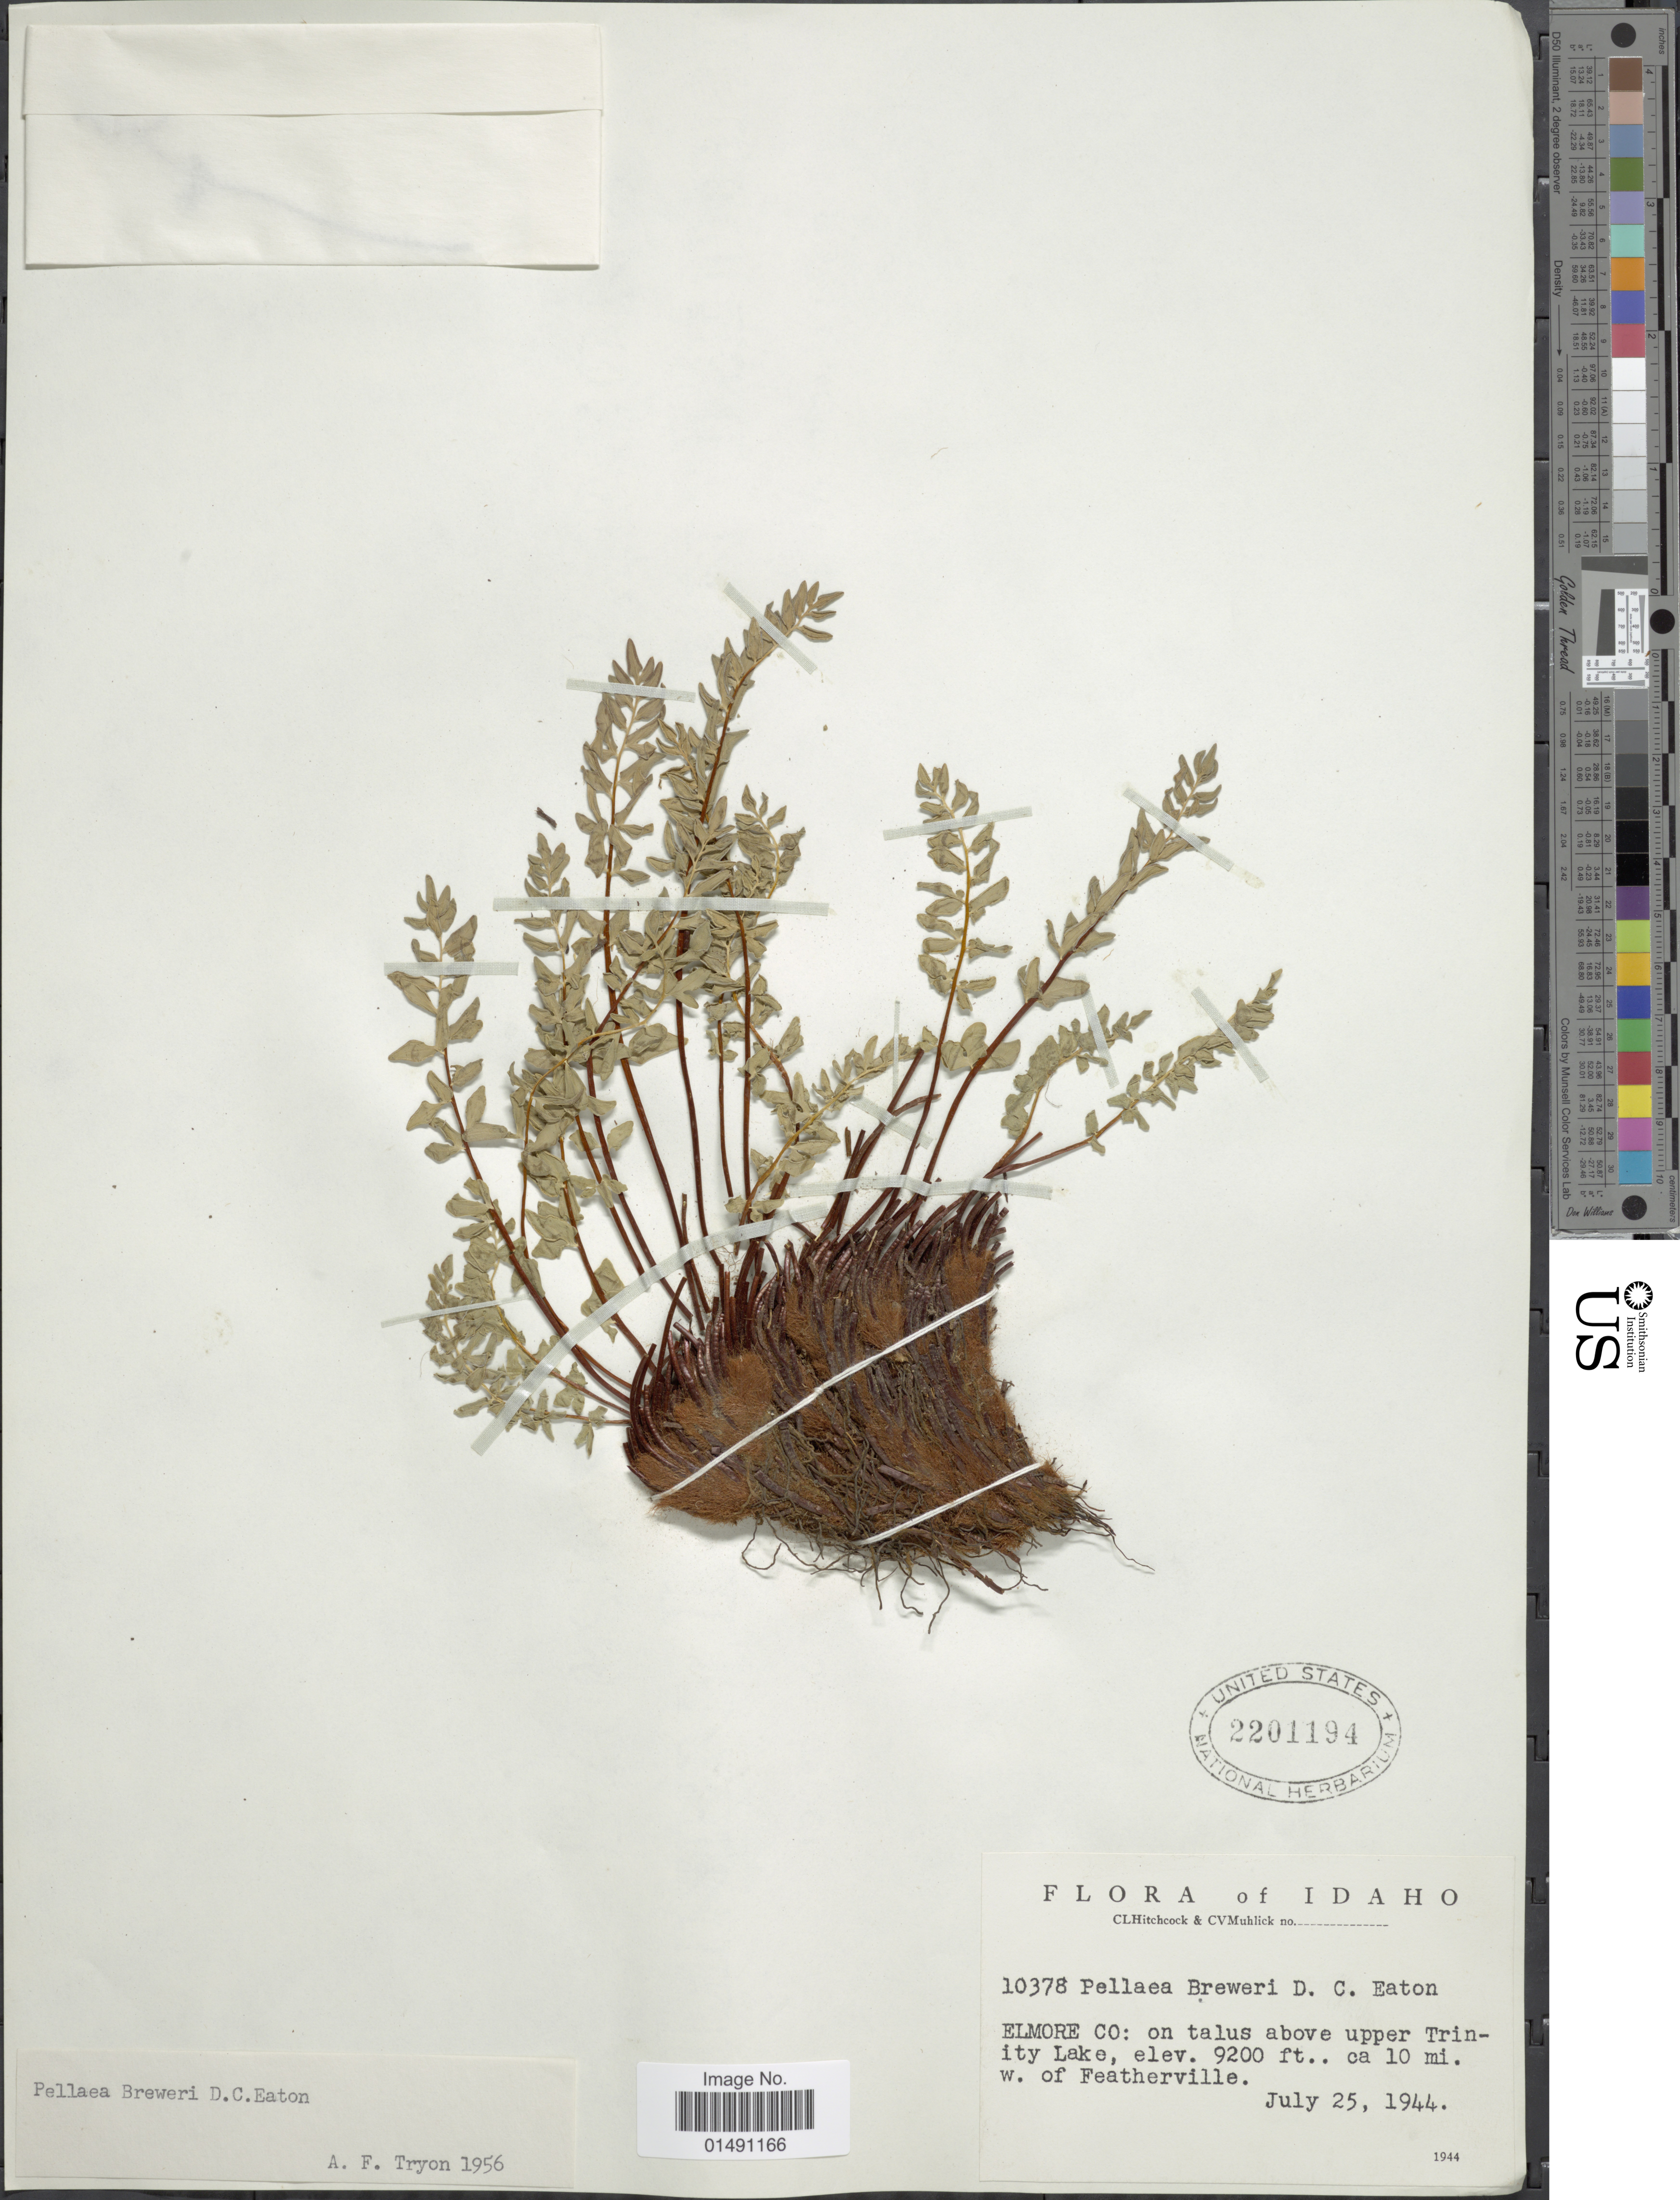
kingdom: Plantae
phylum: Tracheophyta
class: Polypodiopsida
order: Polypodiales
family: Pteridaceae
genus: Pellaea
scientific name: Pellaea breweri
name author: D.C. Eaton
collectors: C. L. Hitchcock & C. V. Muhlick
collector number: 10378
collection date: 1944-07-25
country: United States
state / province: Idaho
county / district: Elmore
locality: on talus above upper Trinity Lake., ca 10 mi. w. of Featherville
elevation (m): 2804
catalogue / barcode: US 2201194